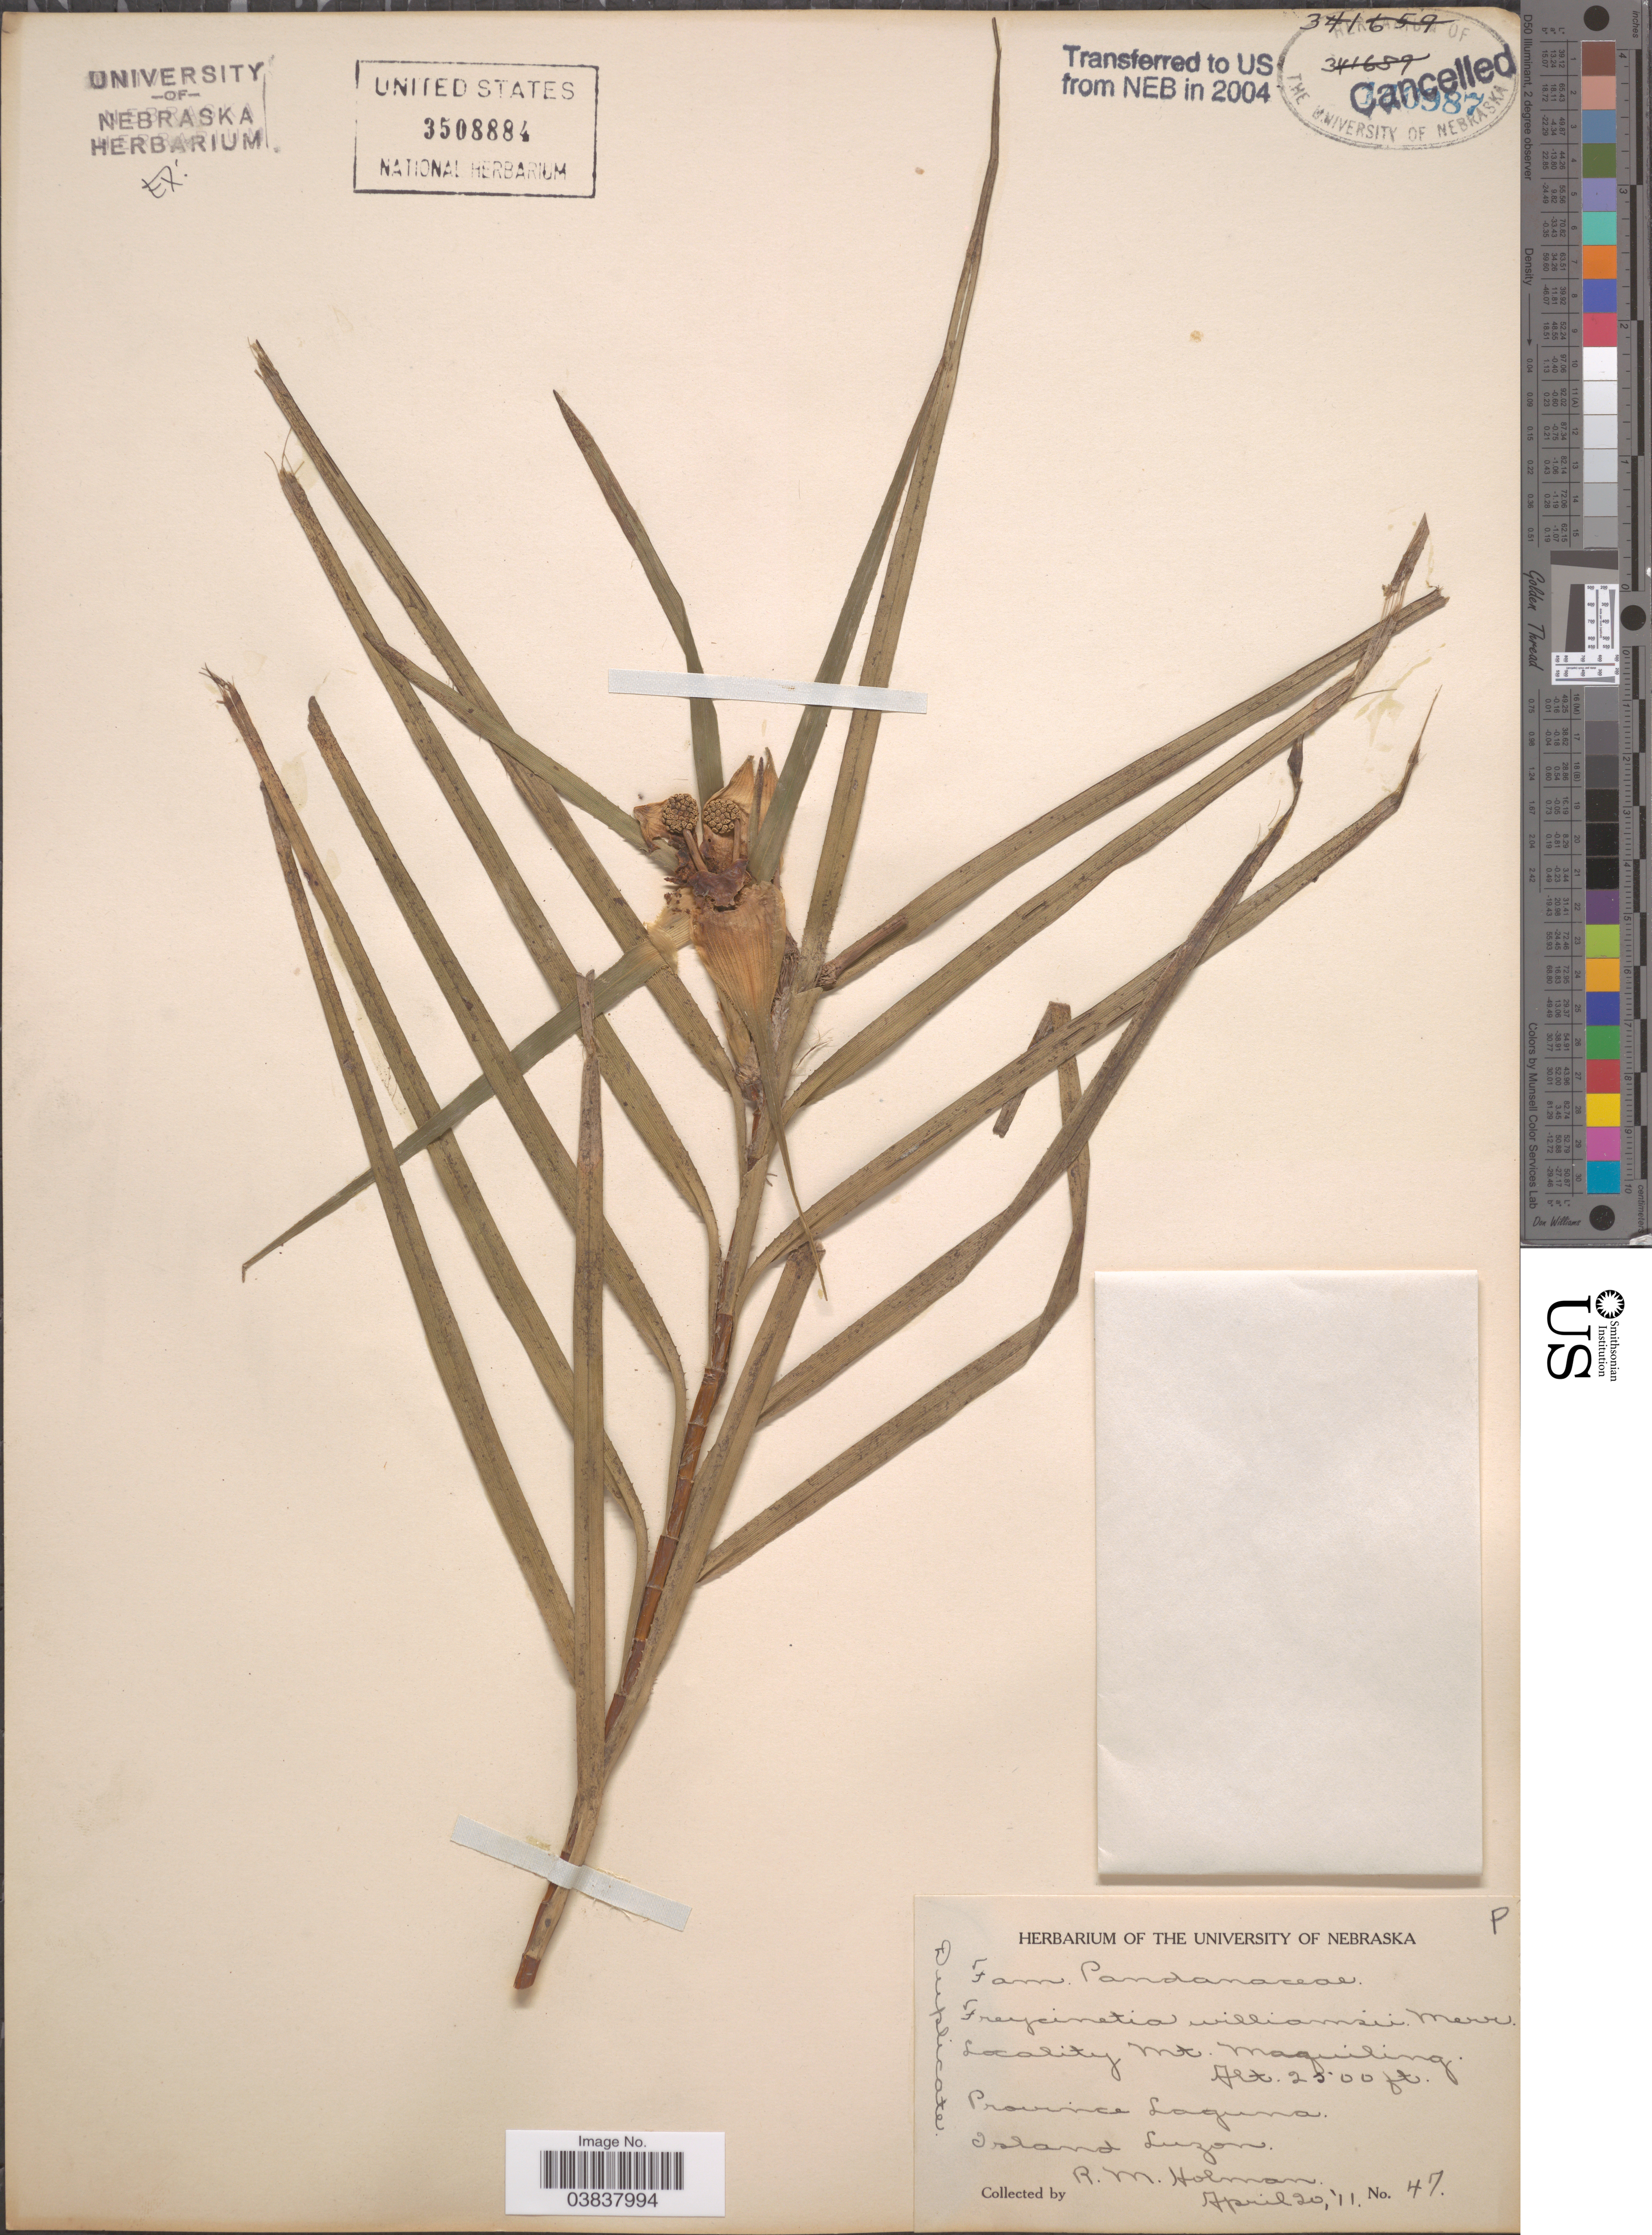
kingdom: Plantae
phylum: Tracheophyta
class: Liliopsida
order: Pandanales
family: Pandanaceae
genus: Freycinetia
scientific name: Freycinetia williamsii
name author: Merr.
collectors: R. Holman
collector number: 47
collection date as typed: Transcribed d/m/y: 20/4/11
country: Philippines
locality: Mt. Maquiling. Province Laguna, Island Luzon.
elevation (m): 762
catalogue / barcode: US 3508884